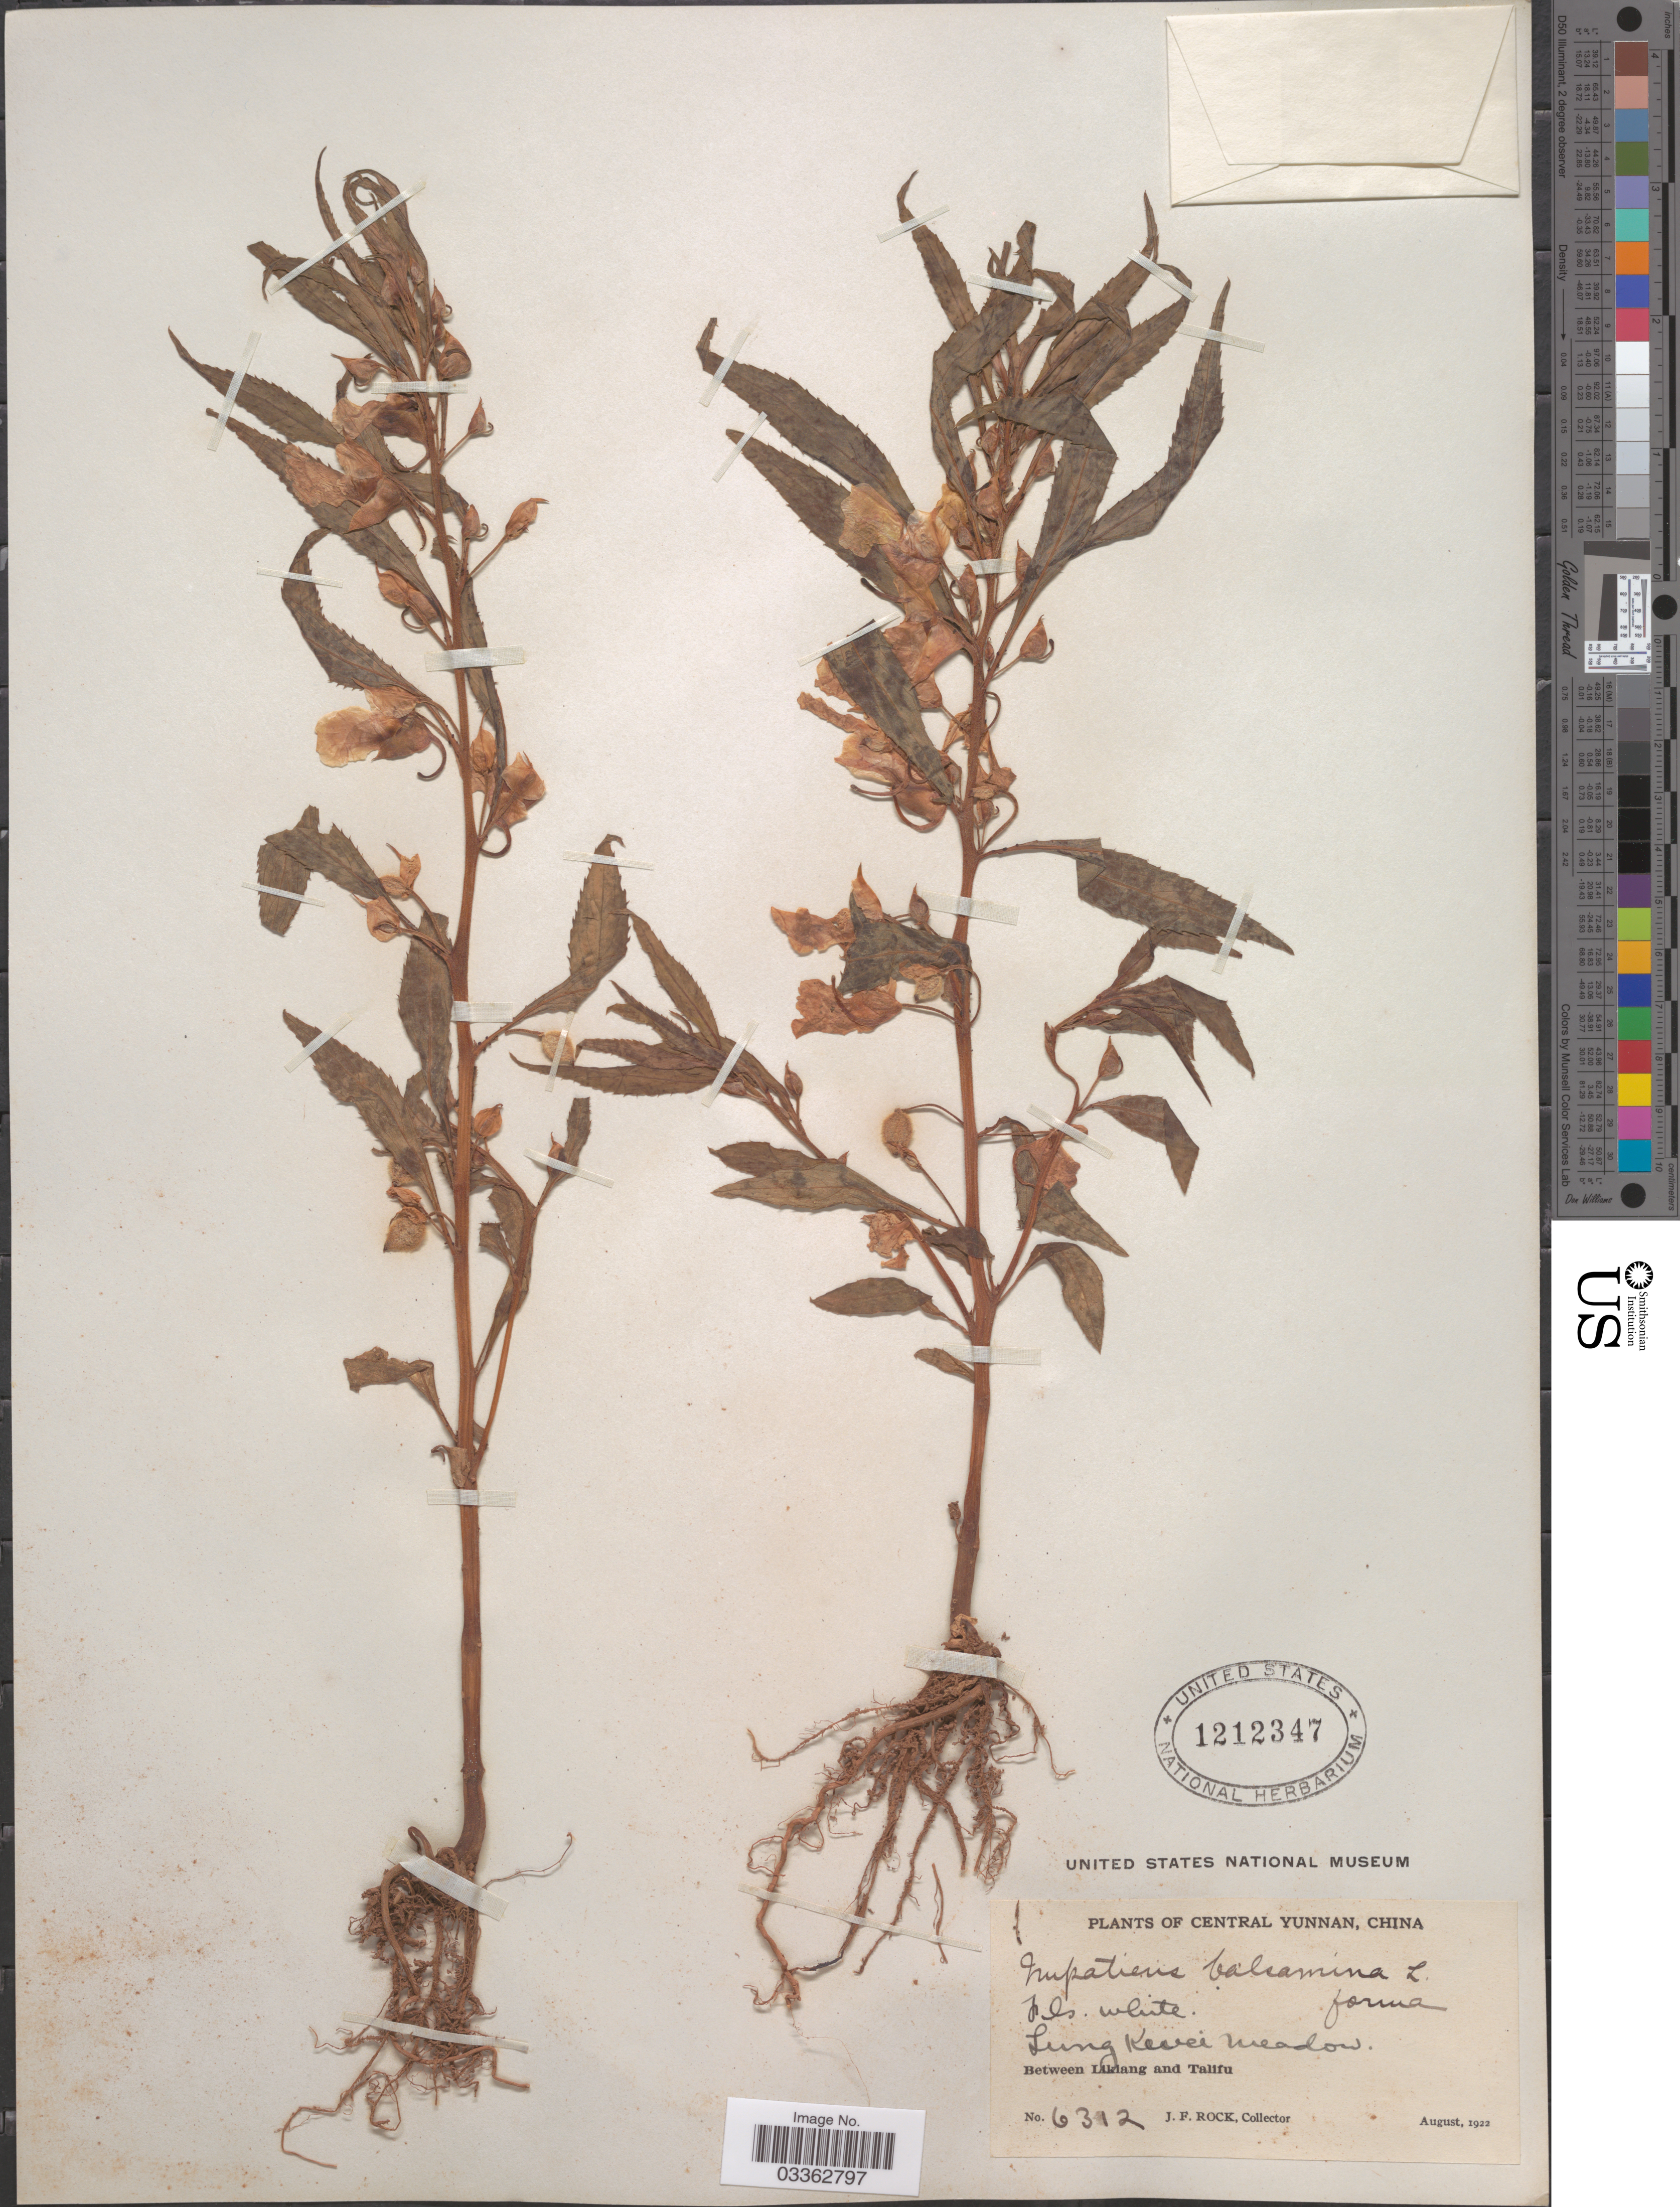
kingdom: Plantae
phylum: Tracheophyta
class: Magnoliopsida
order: Ericales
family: Balsaminaceae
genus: Impatiens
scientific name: Impatiens balsamina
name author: L.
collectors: J. Rock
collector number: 6312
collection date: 1922-08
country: China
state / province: Yunnan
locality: Central Yunnan. Lung Kwei meadow. Between Likiang and Talifu.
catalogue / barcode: US 1212347